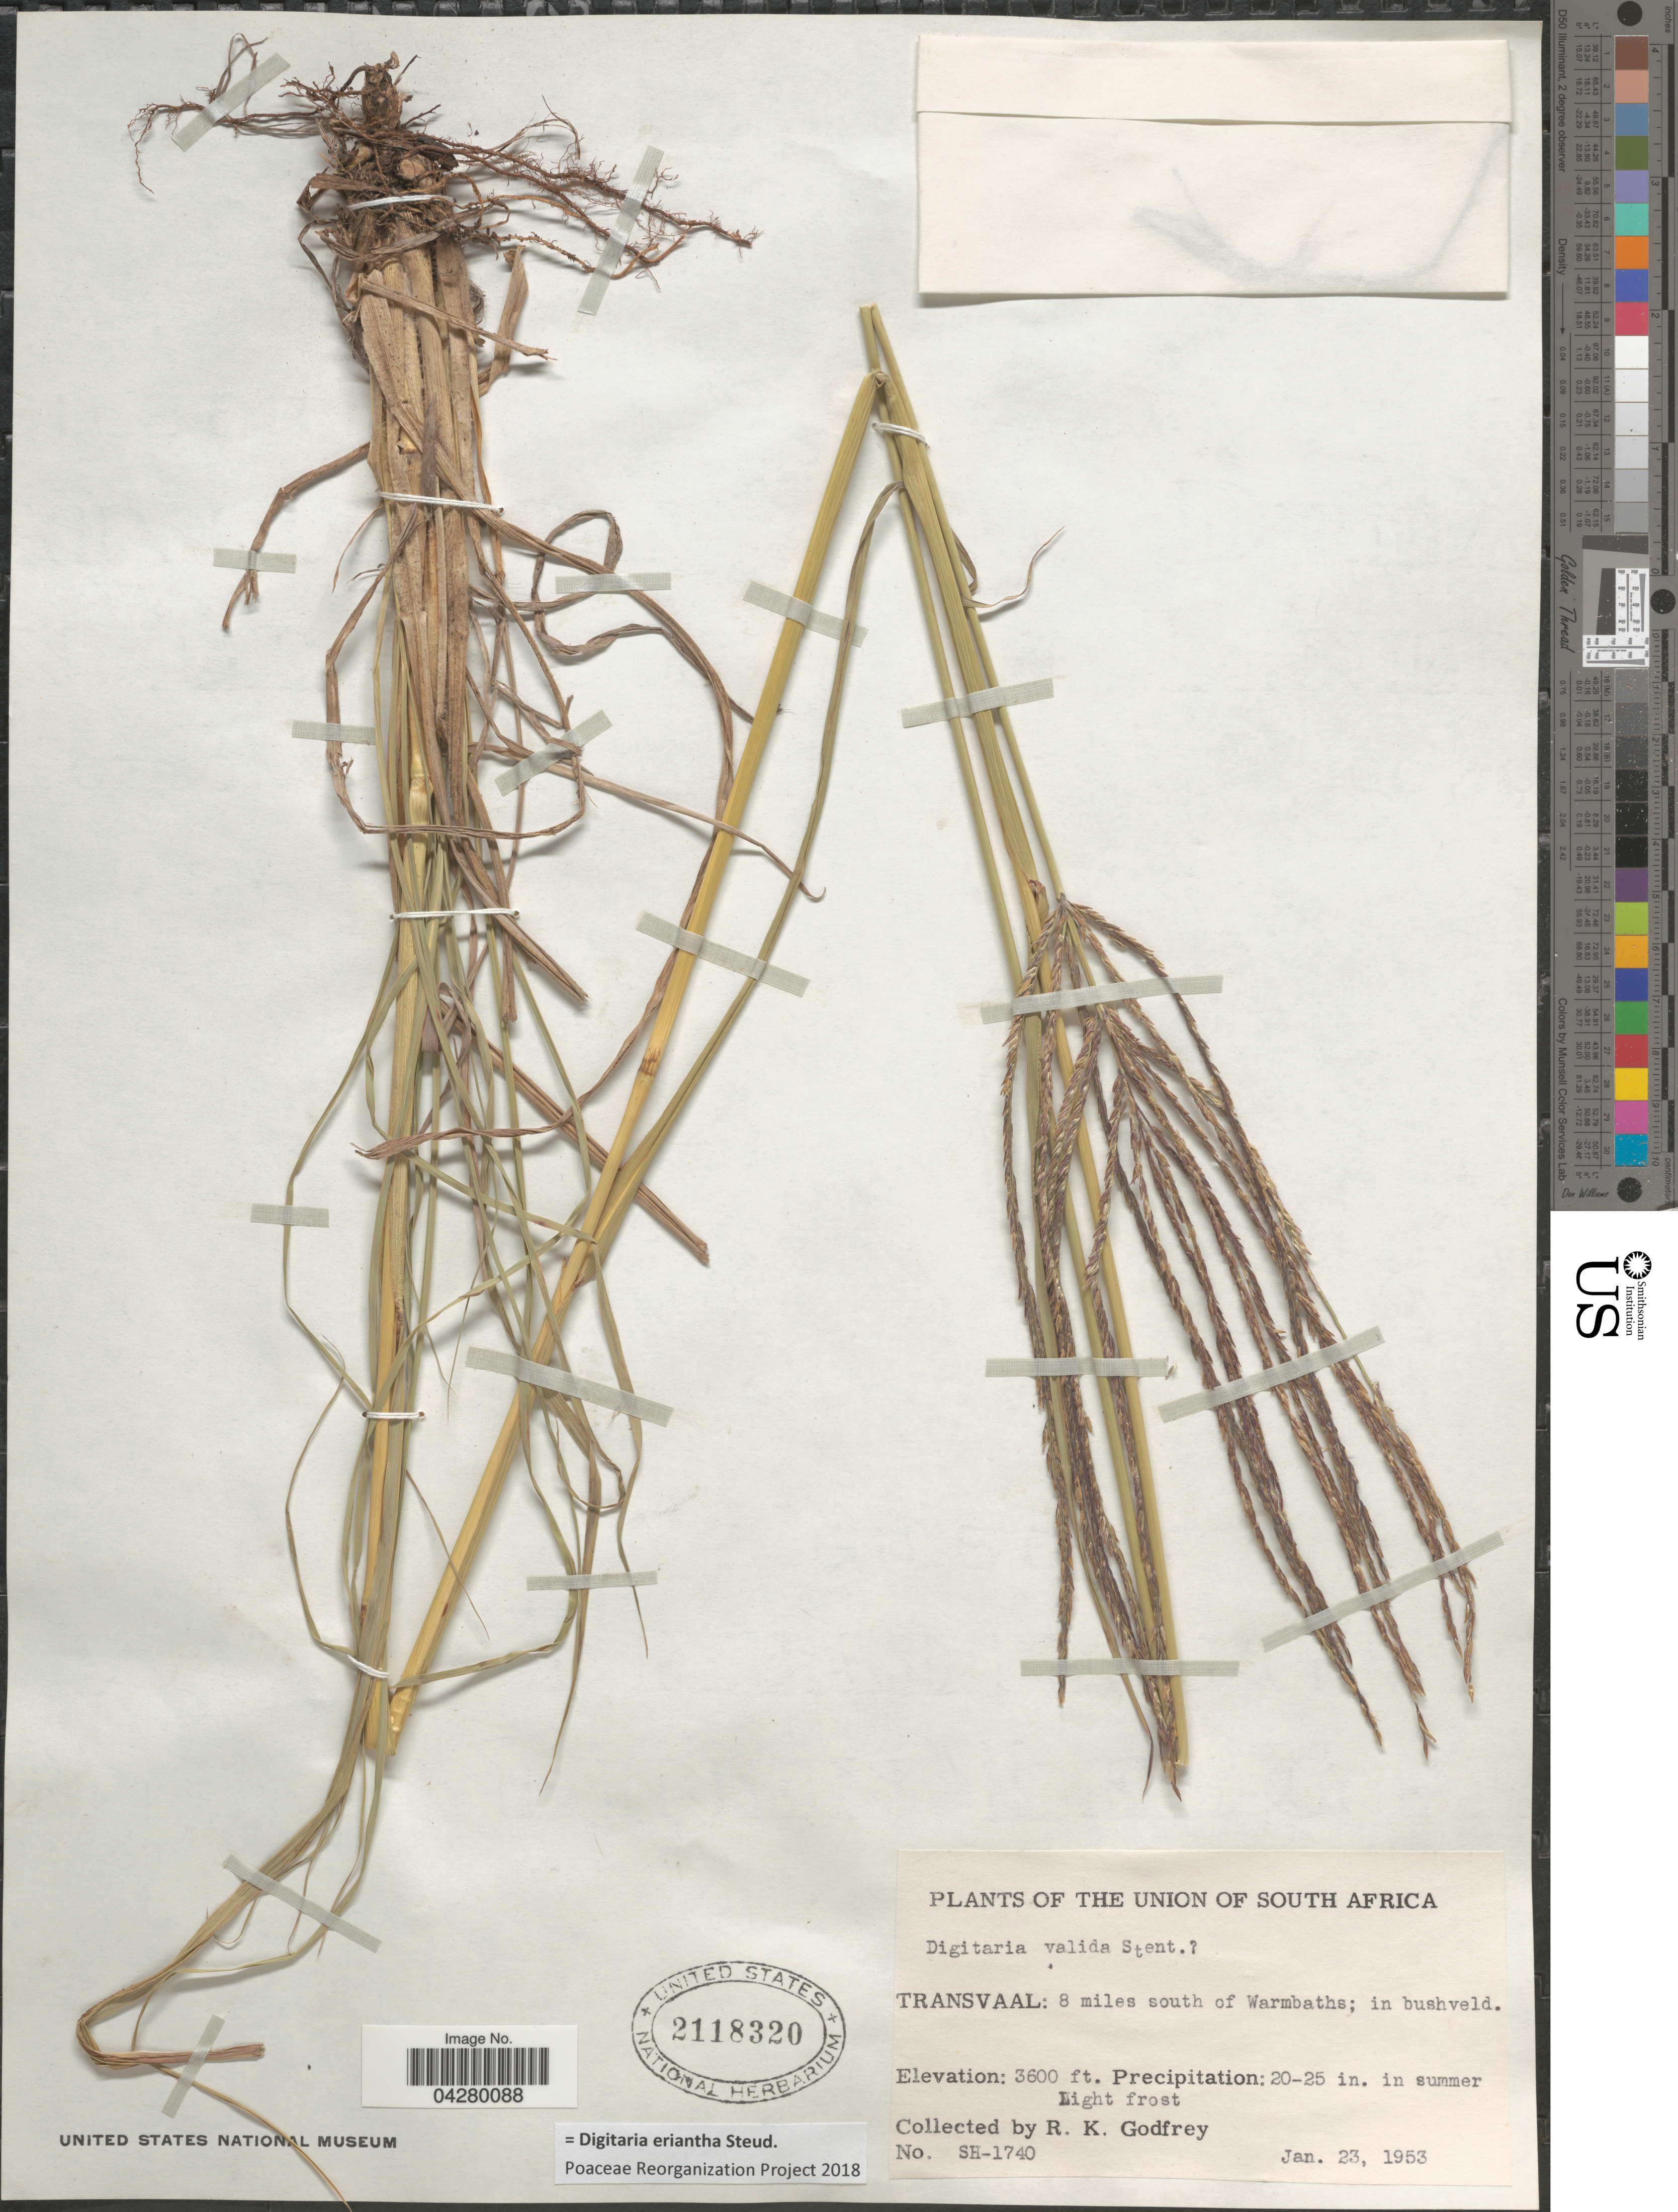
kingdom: Plantae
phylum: Tracheophyta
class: Liliopsida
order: Poales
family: Poaceae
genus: Digitaria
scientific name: Digitaria eriantha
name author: Steud.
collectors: R. K. Godfrey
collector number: SH-1740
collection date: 1953-01-23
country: South Africa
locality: Transvaal: 8 miles south of Warmbaths; in bushveld.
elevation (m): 1097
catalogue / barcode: US 2118320